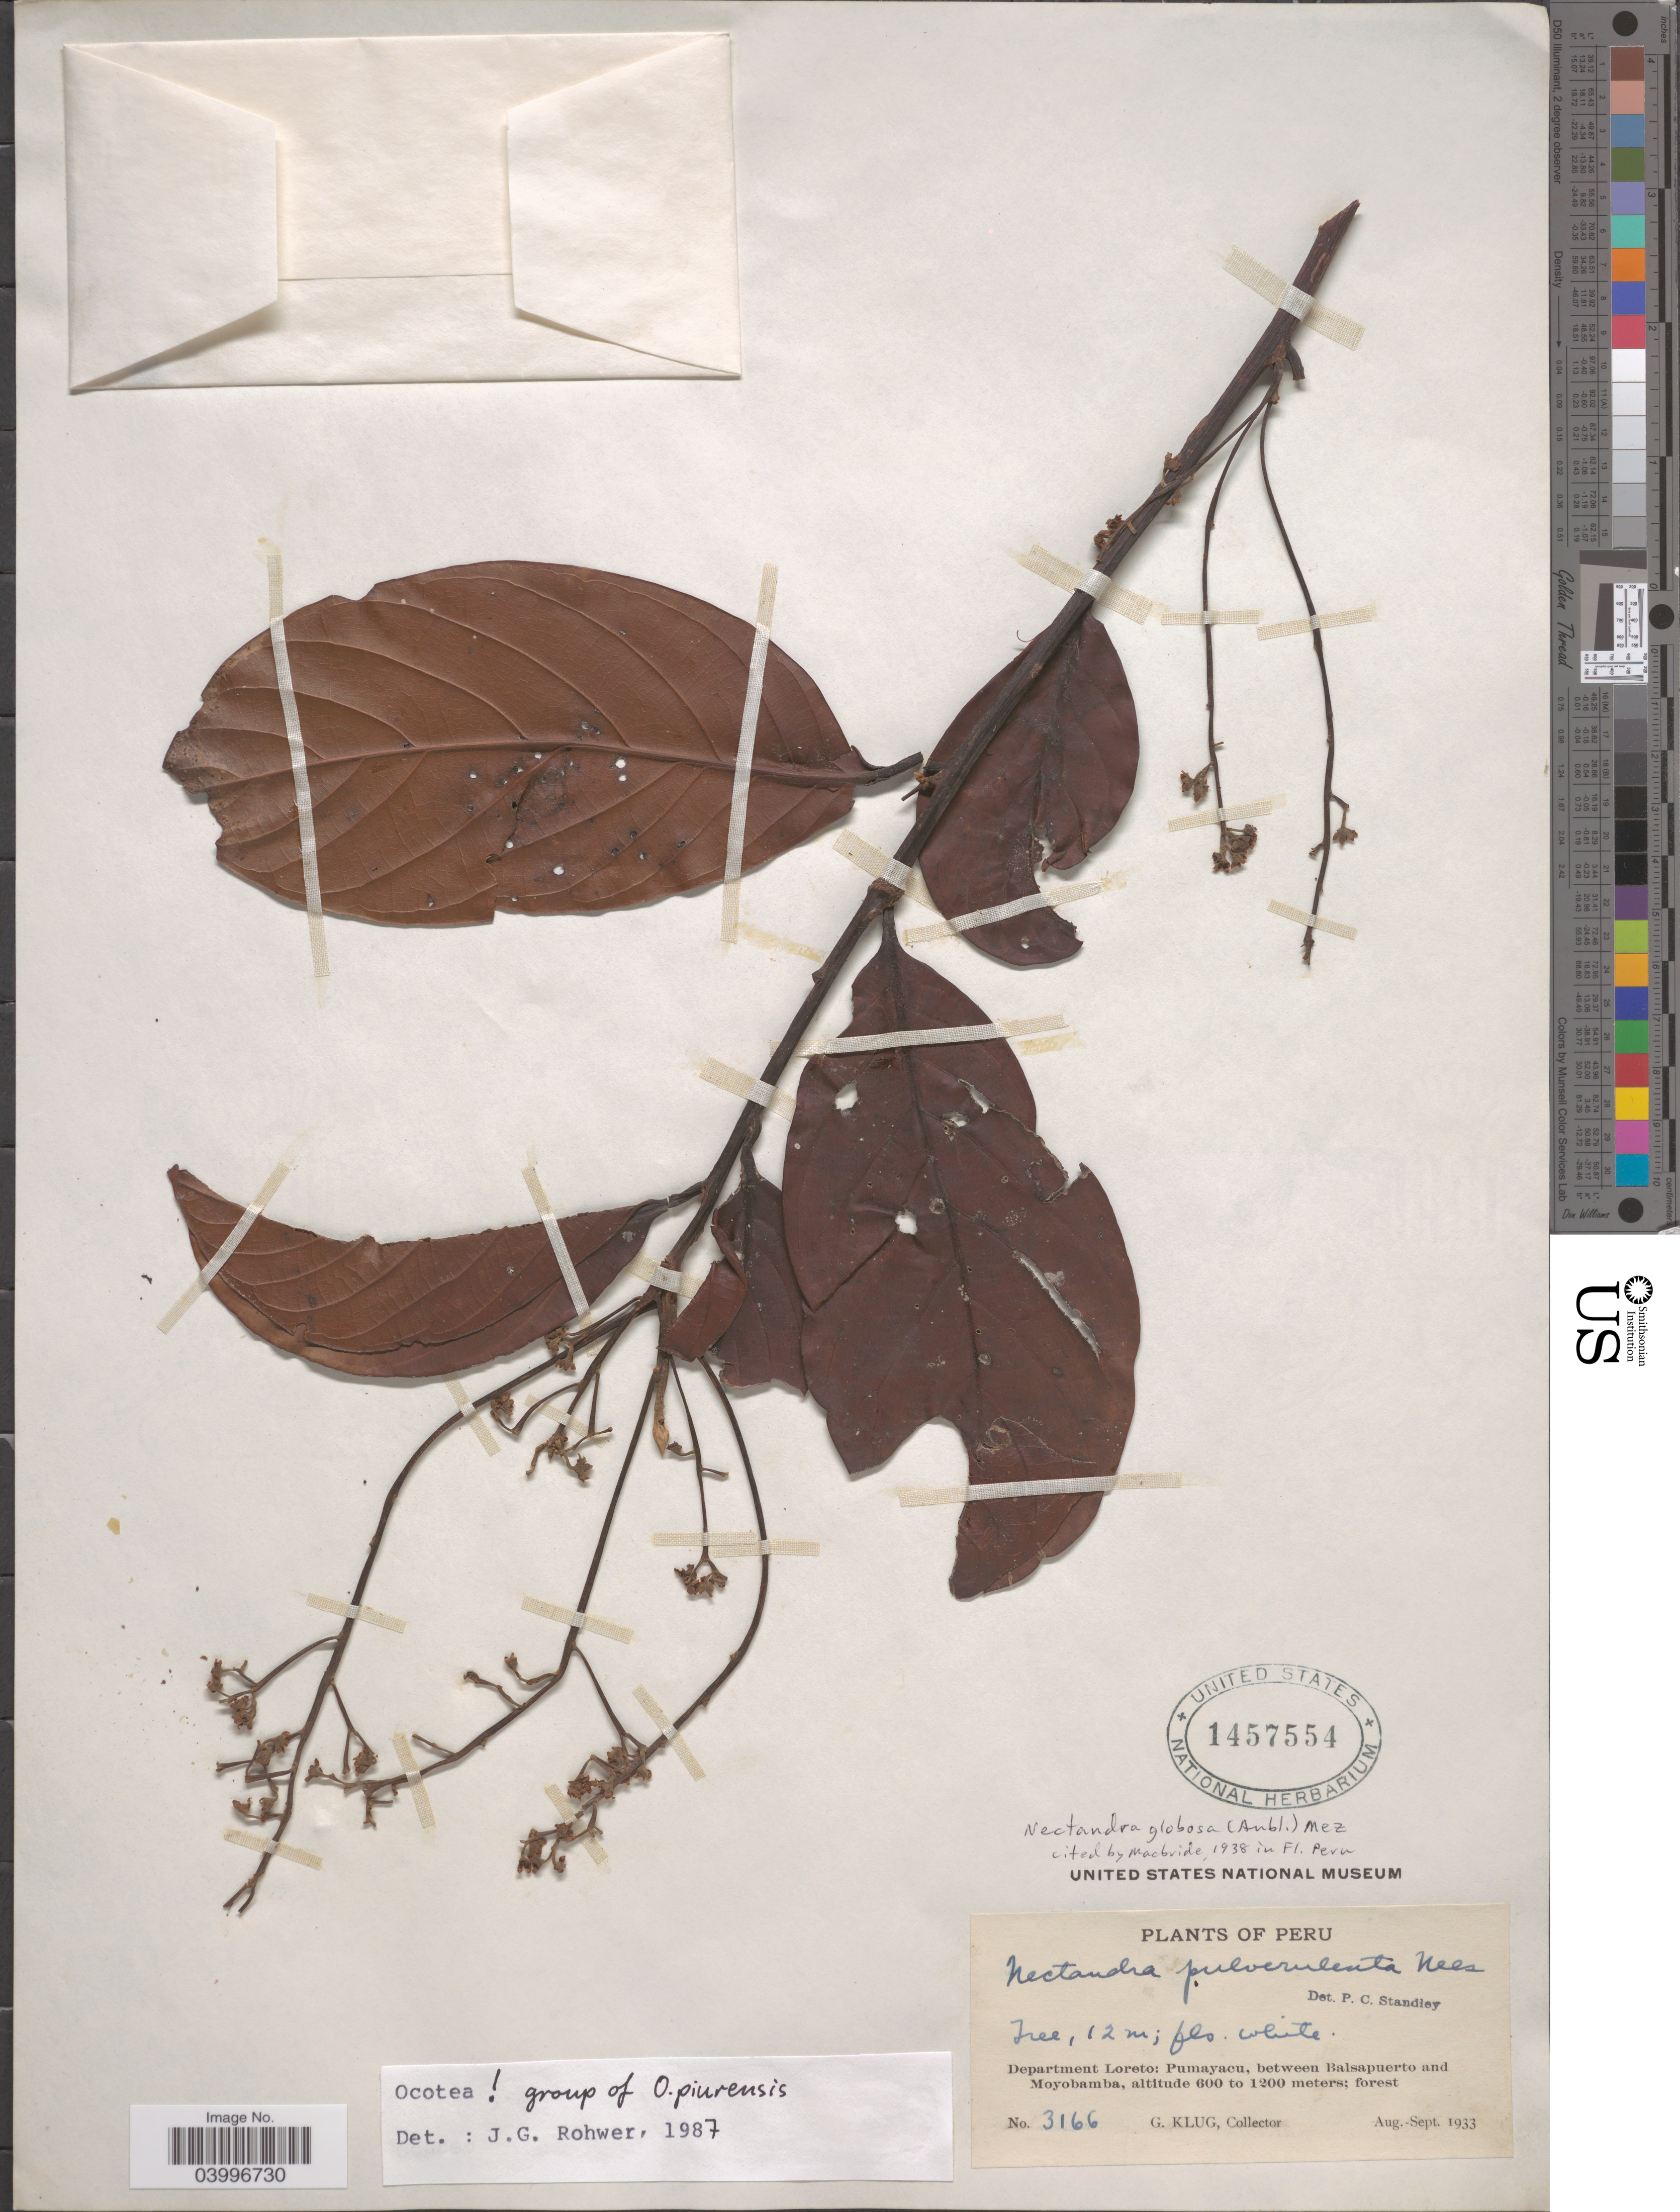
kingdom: Plantae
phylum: Tracheophyta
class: Magnoliopsida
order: Laurales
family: Lauraceae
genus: Ocotea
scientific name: Ocotea piurensis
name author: Mez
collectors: G. Klug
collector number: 3166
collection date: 1933-08/1933-09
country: Peru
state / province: Loreto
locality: Department Loreto: Pumayacu, between Balsapuerto and Moyobamba.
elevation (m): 600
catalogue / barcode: US 1457554